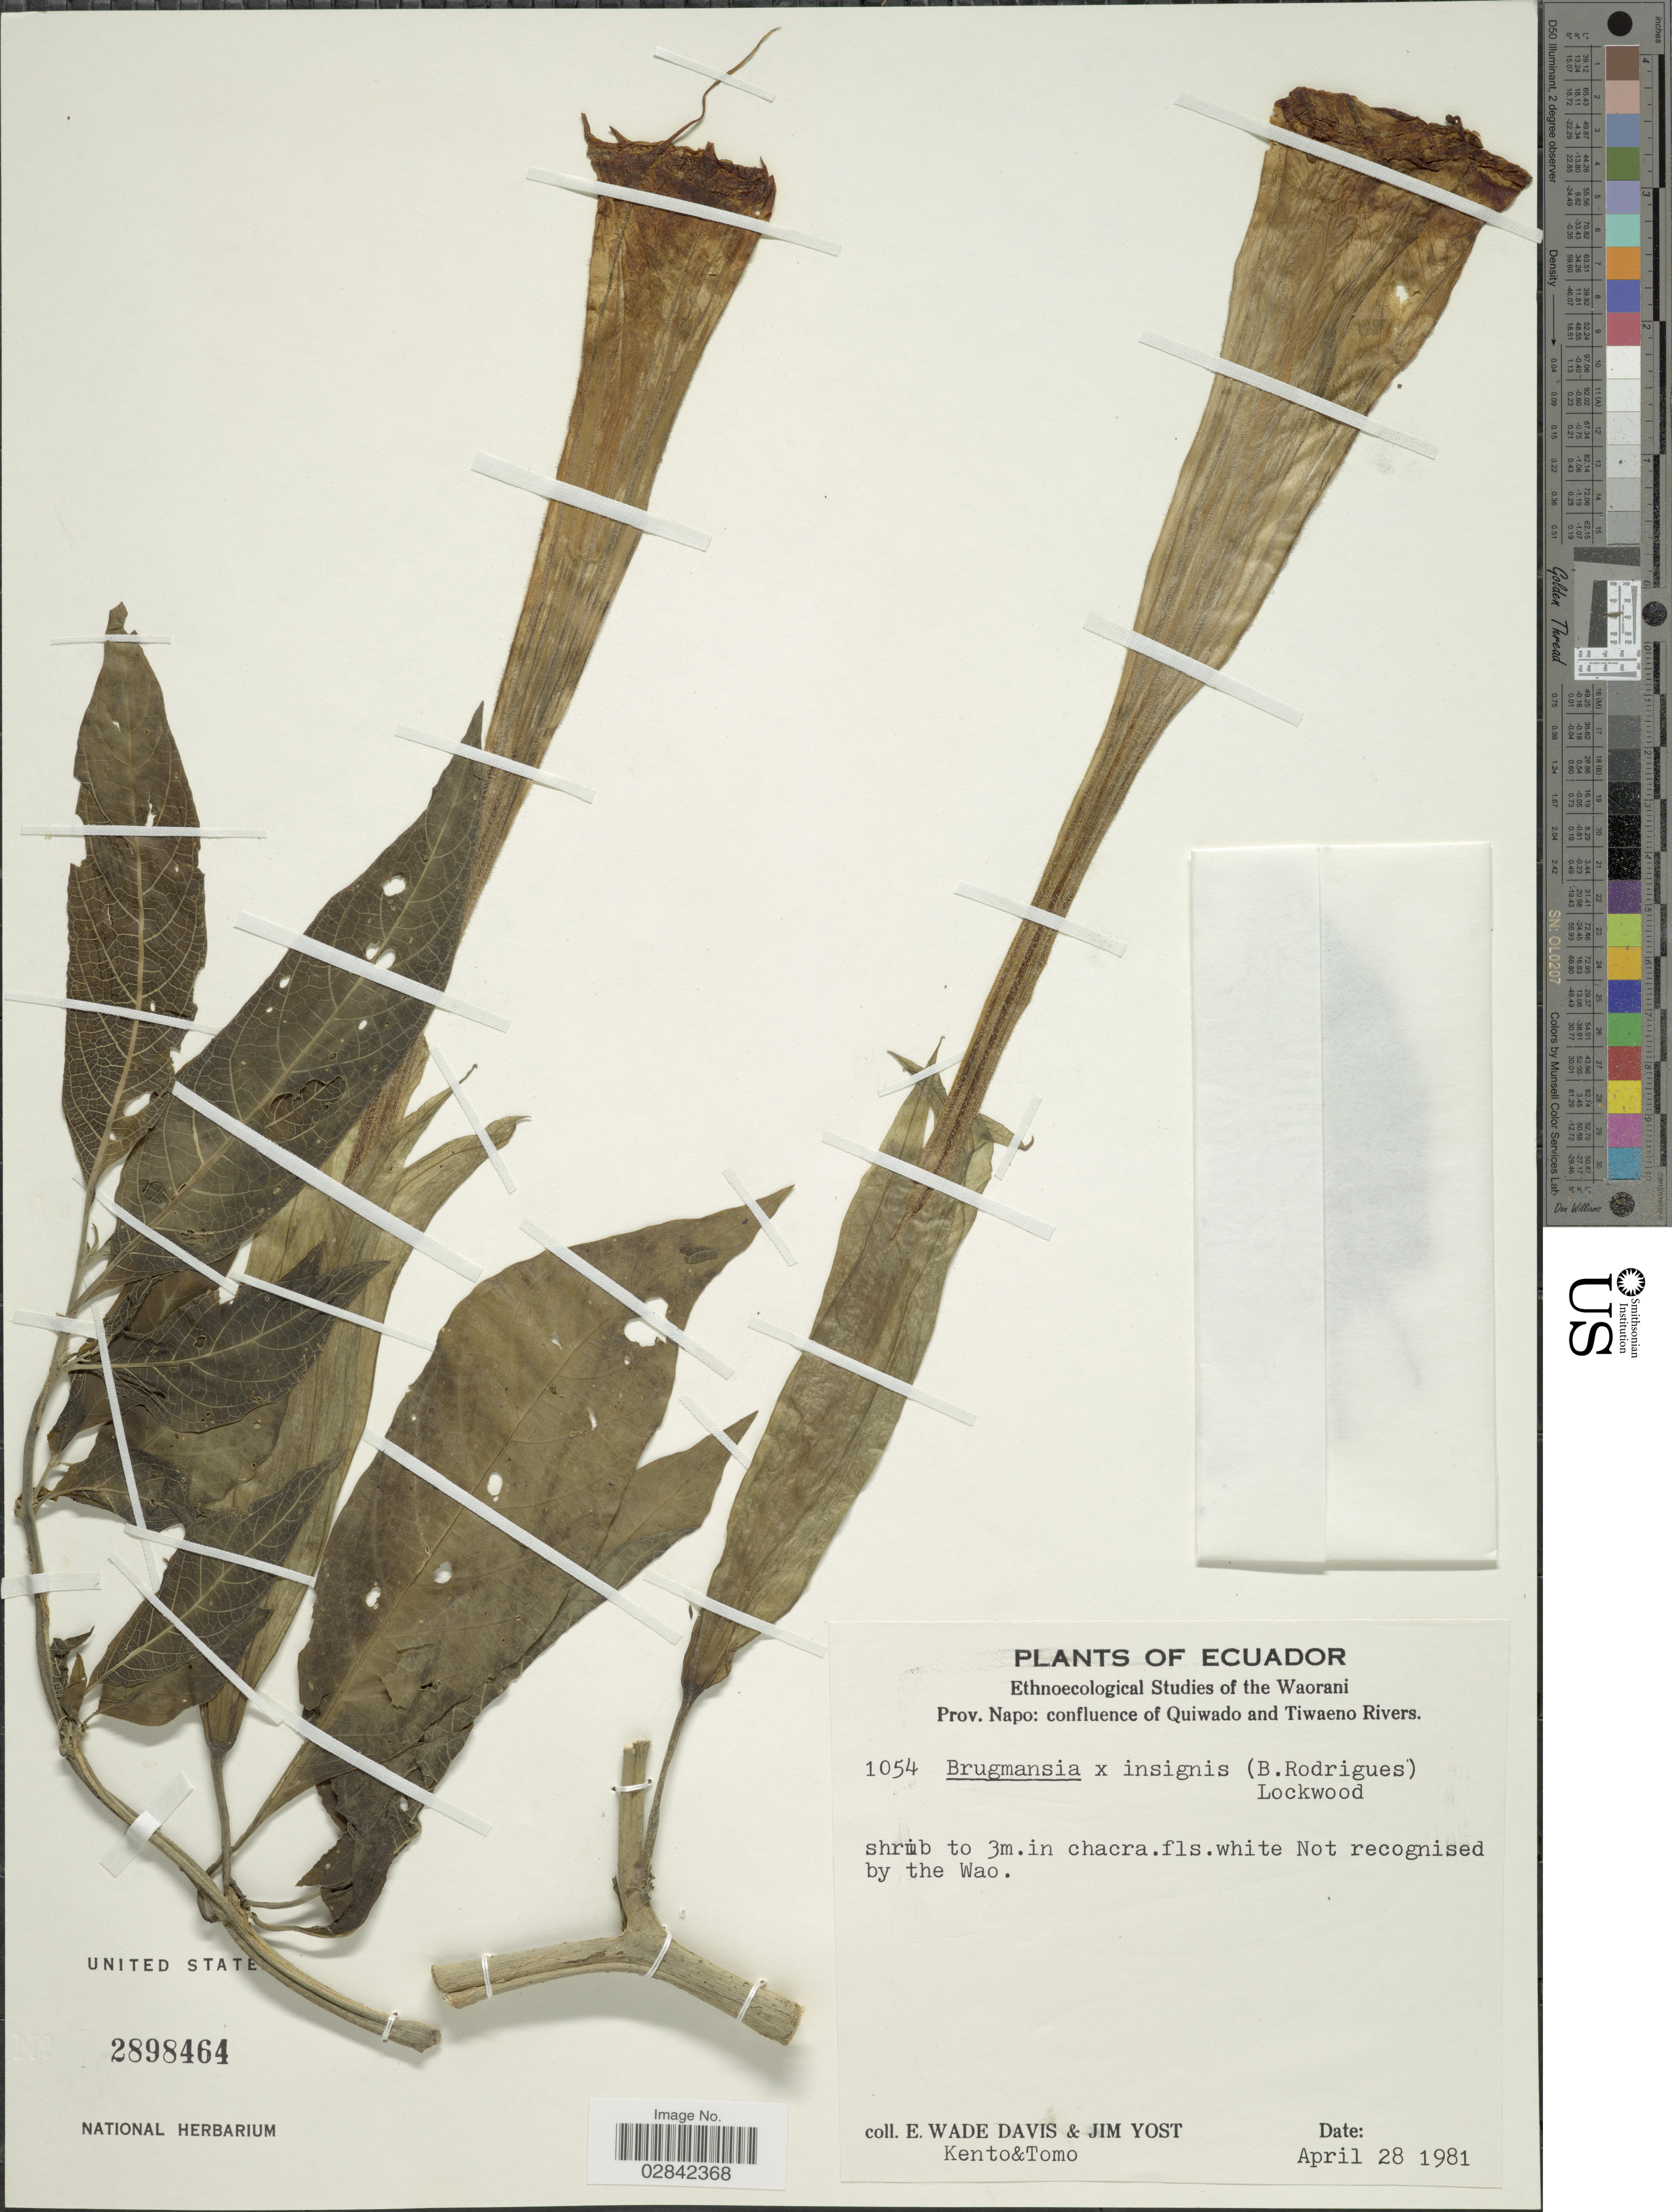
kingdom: Plantae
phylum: Tracheophyta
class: Magnoliopsida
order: Solanales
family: Solanaceae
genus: Brugmansia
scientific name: Brugmansia x insignis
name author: (Barb. Rodr.) Lockwood ex R.E. Schult.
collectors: E. W. Davis, J. Yost, Kento & Tomo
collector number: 1054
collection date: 1981-04-28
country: Ecuador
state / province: Napo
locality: Prov. Napo: confluence of Quiwado and Tiwaeno Rivers.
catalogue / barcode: US 2898464